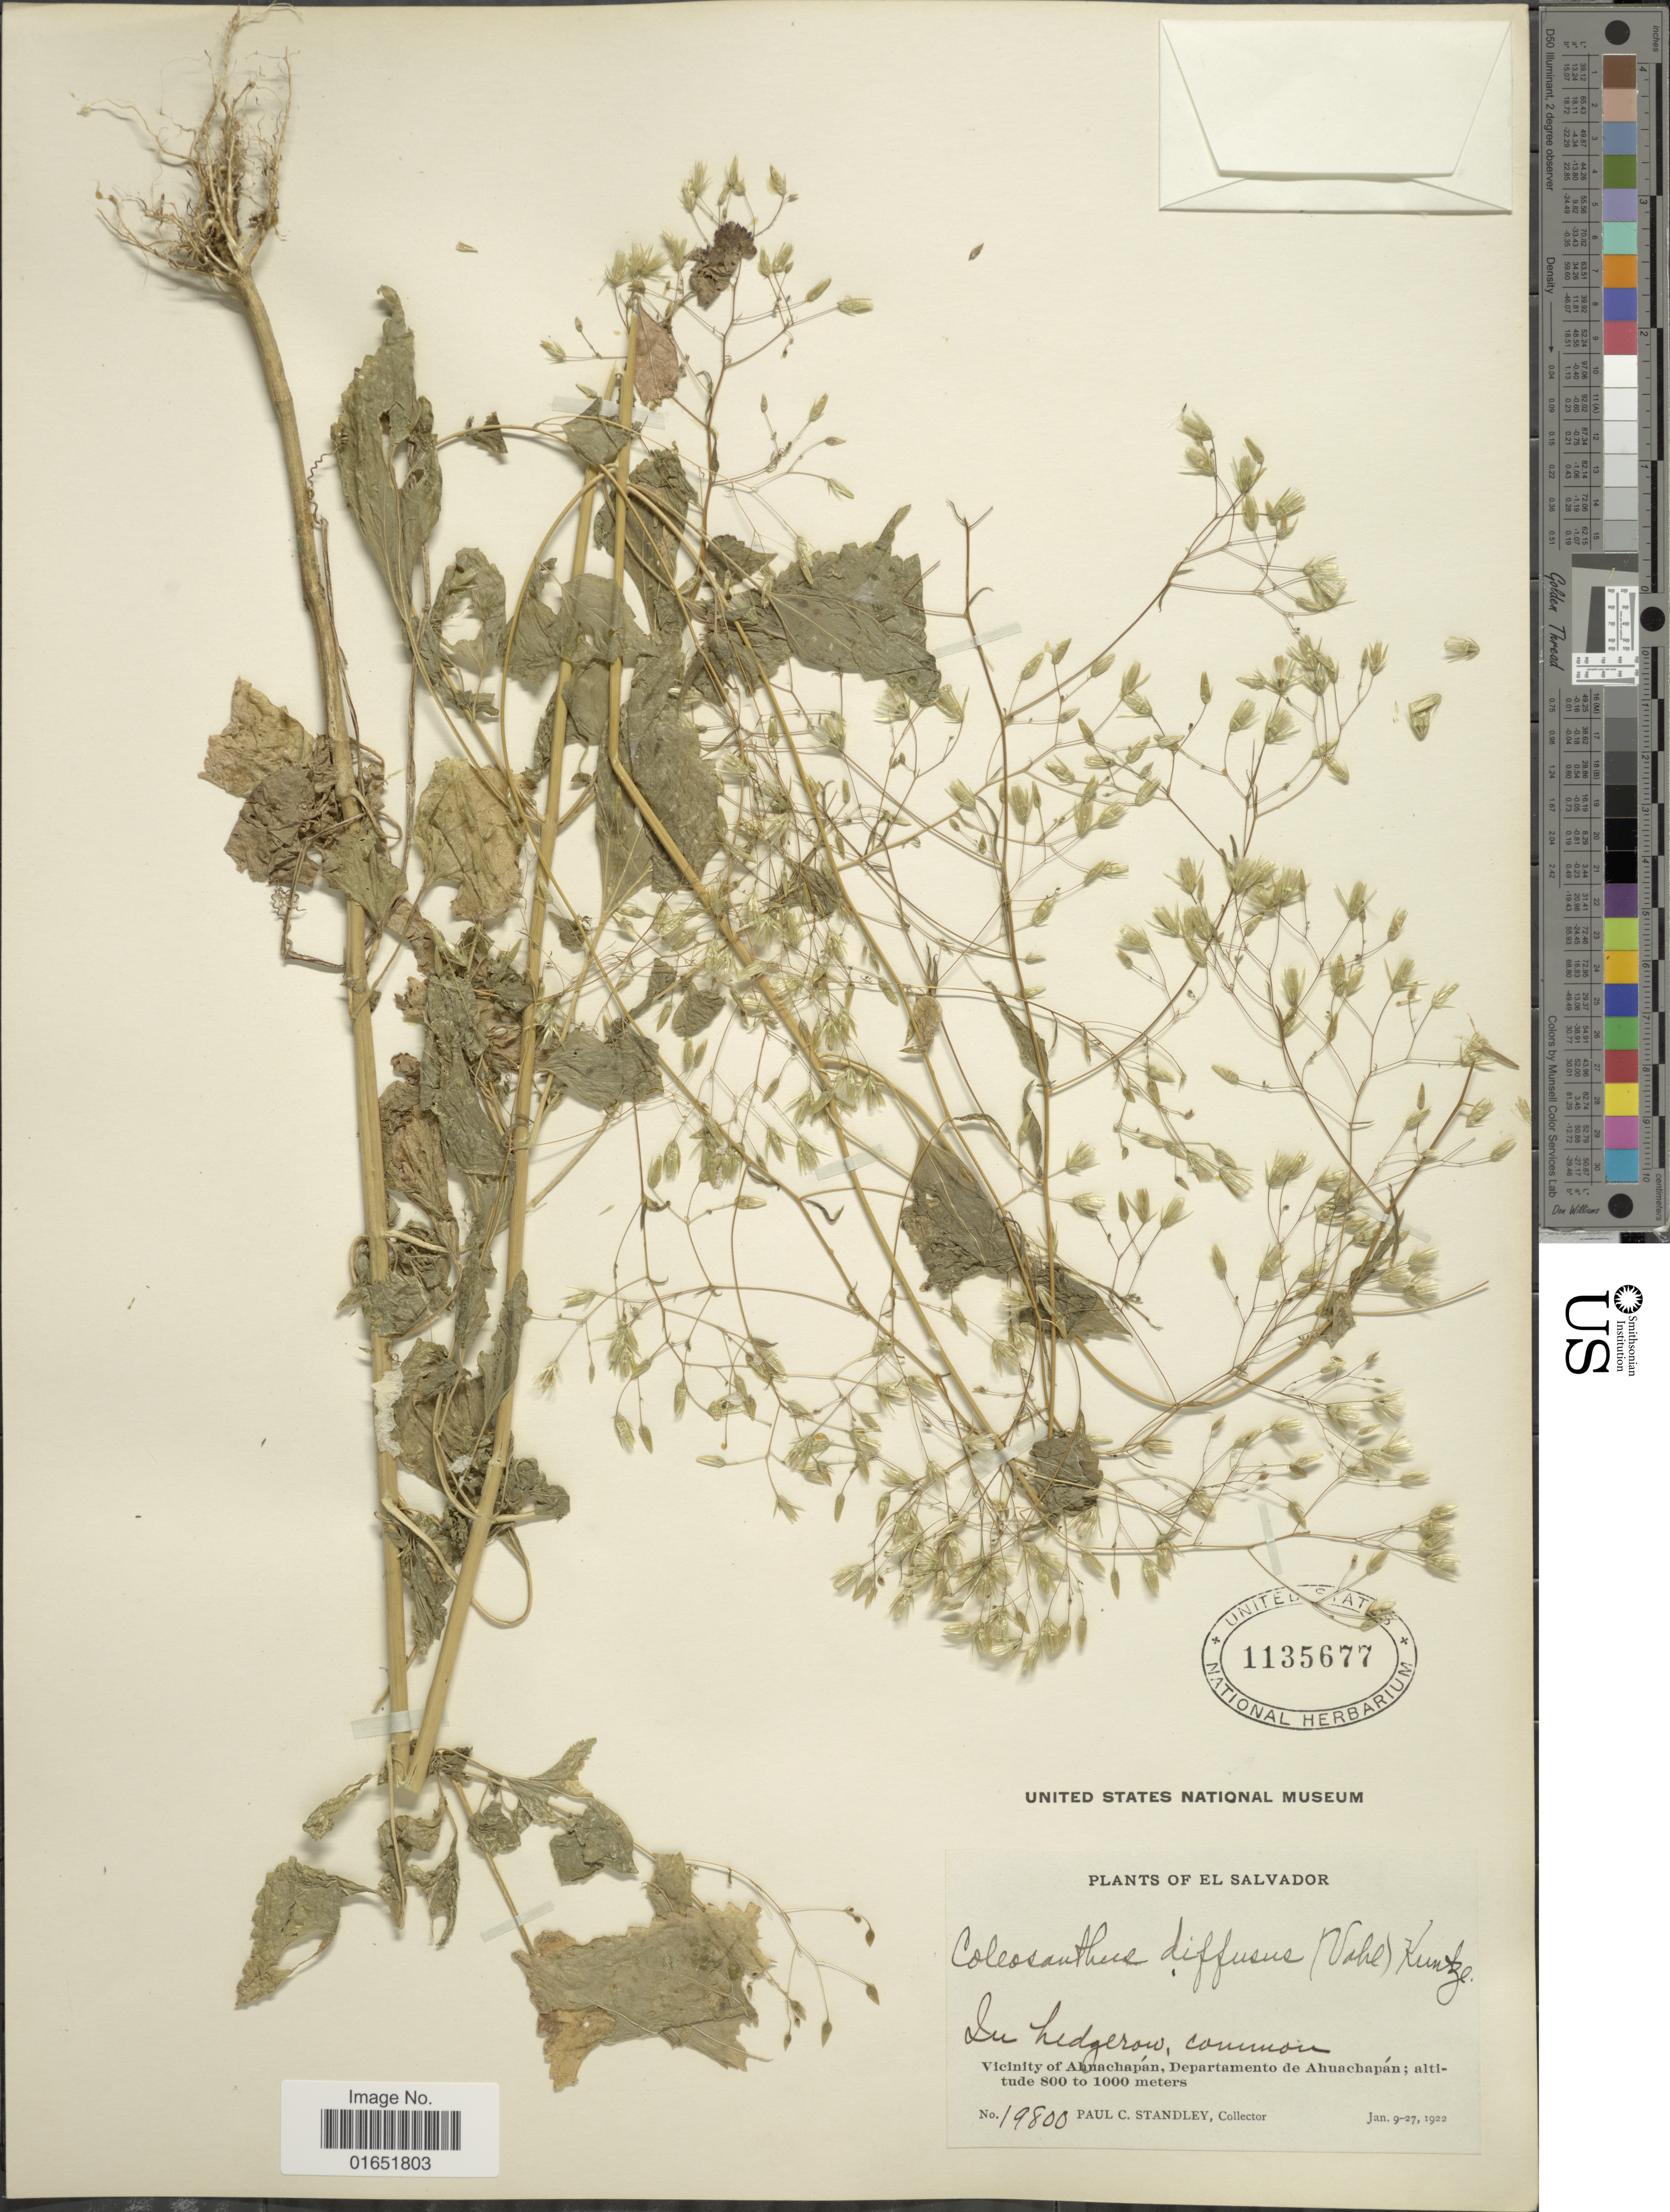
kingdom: Plantae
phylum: Tracheophyta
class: Magnoliopsida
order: Asterales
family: Asteraceae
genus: Brickellia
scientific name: Brickellia diffusa M.E. Jones, nom illeg.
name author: M.E. Jones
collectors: P. C. Standley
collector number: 19800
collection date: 1922-01-09/1922-01-27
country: El Salvador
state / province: Ahuachapan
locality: In hedgerow, common, Viicnity of Ahuchapan, Departamento de Ahuachapán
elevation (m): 800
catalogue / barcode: US 1135677